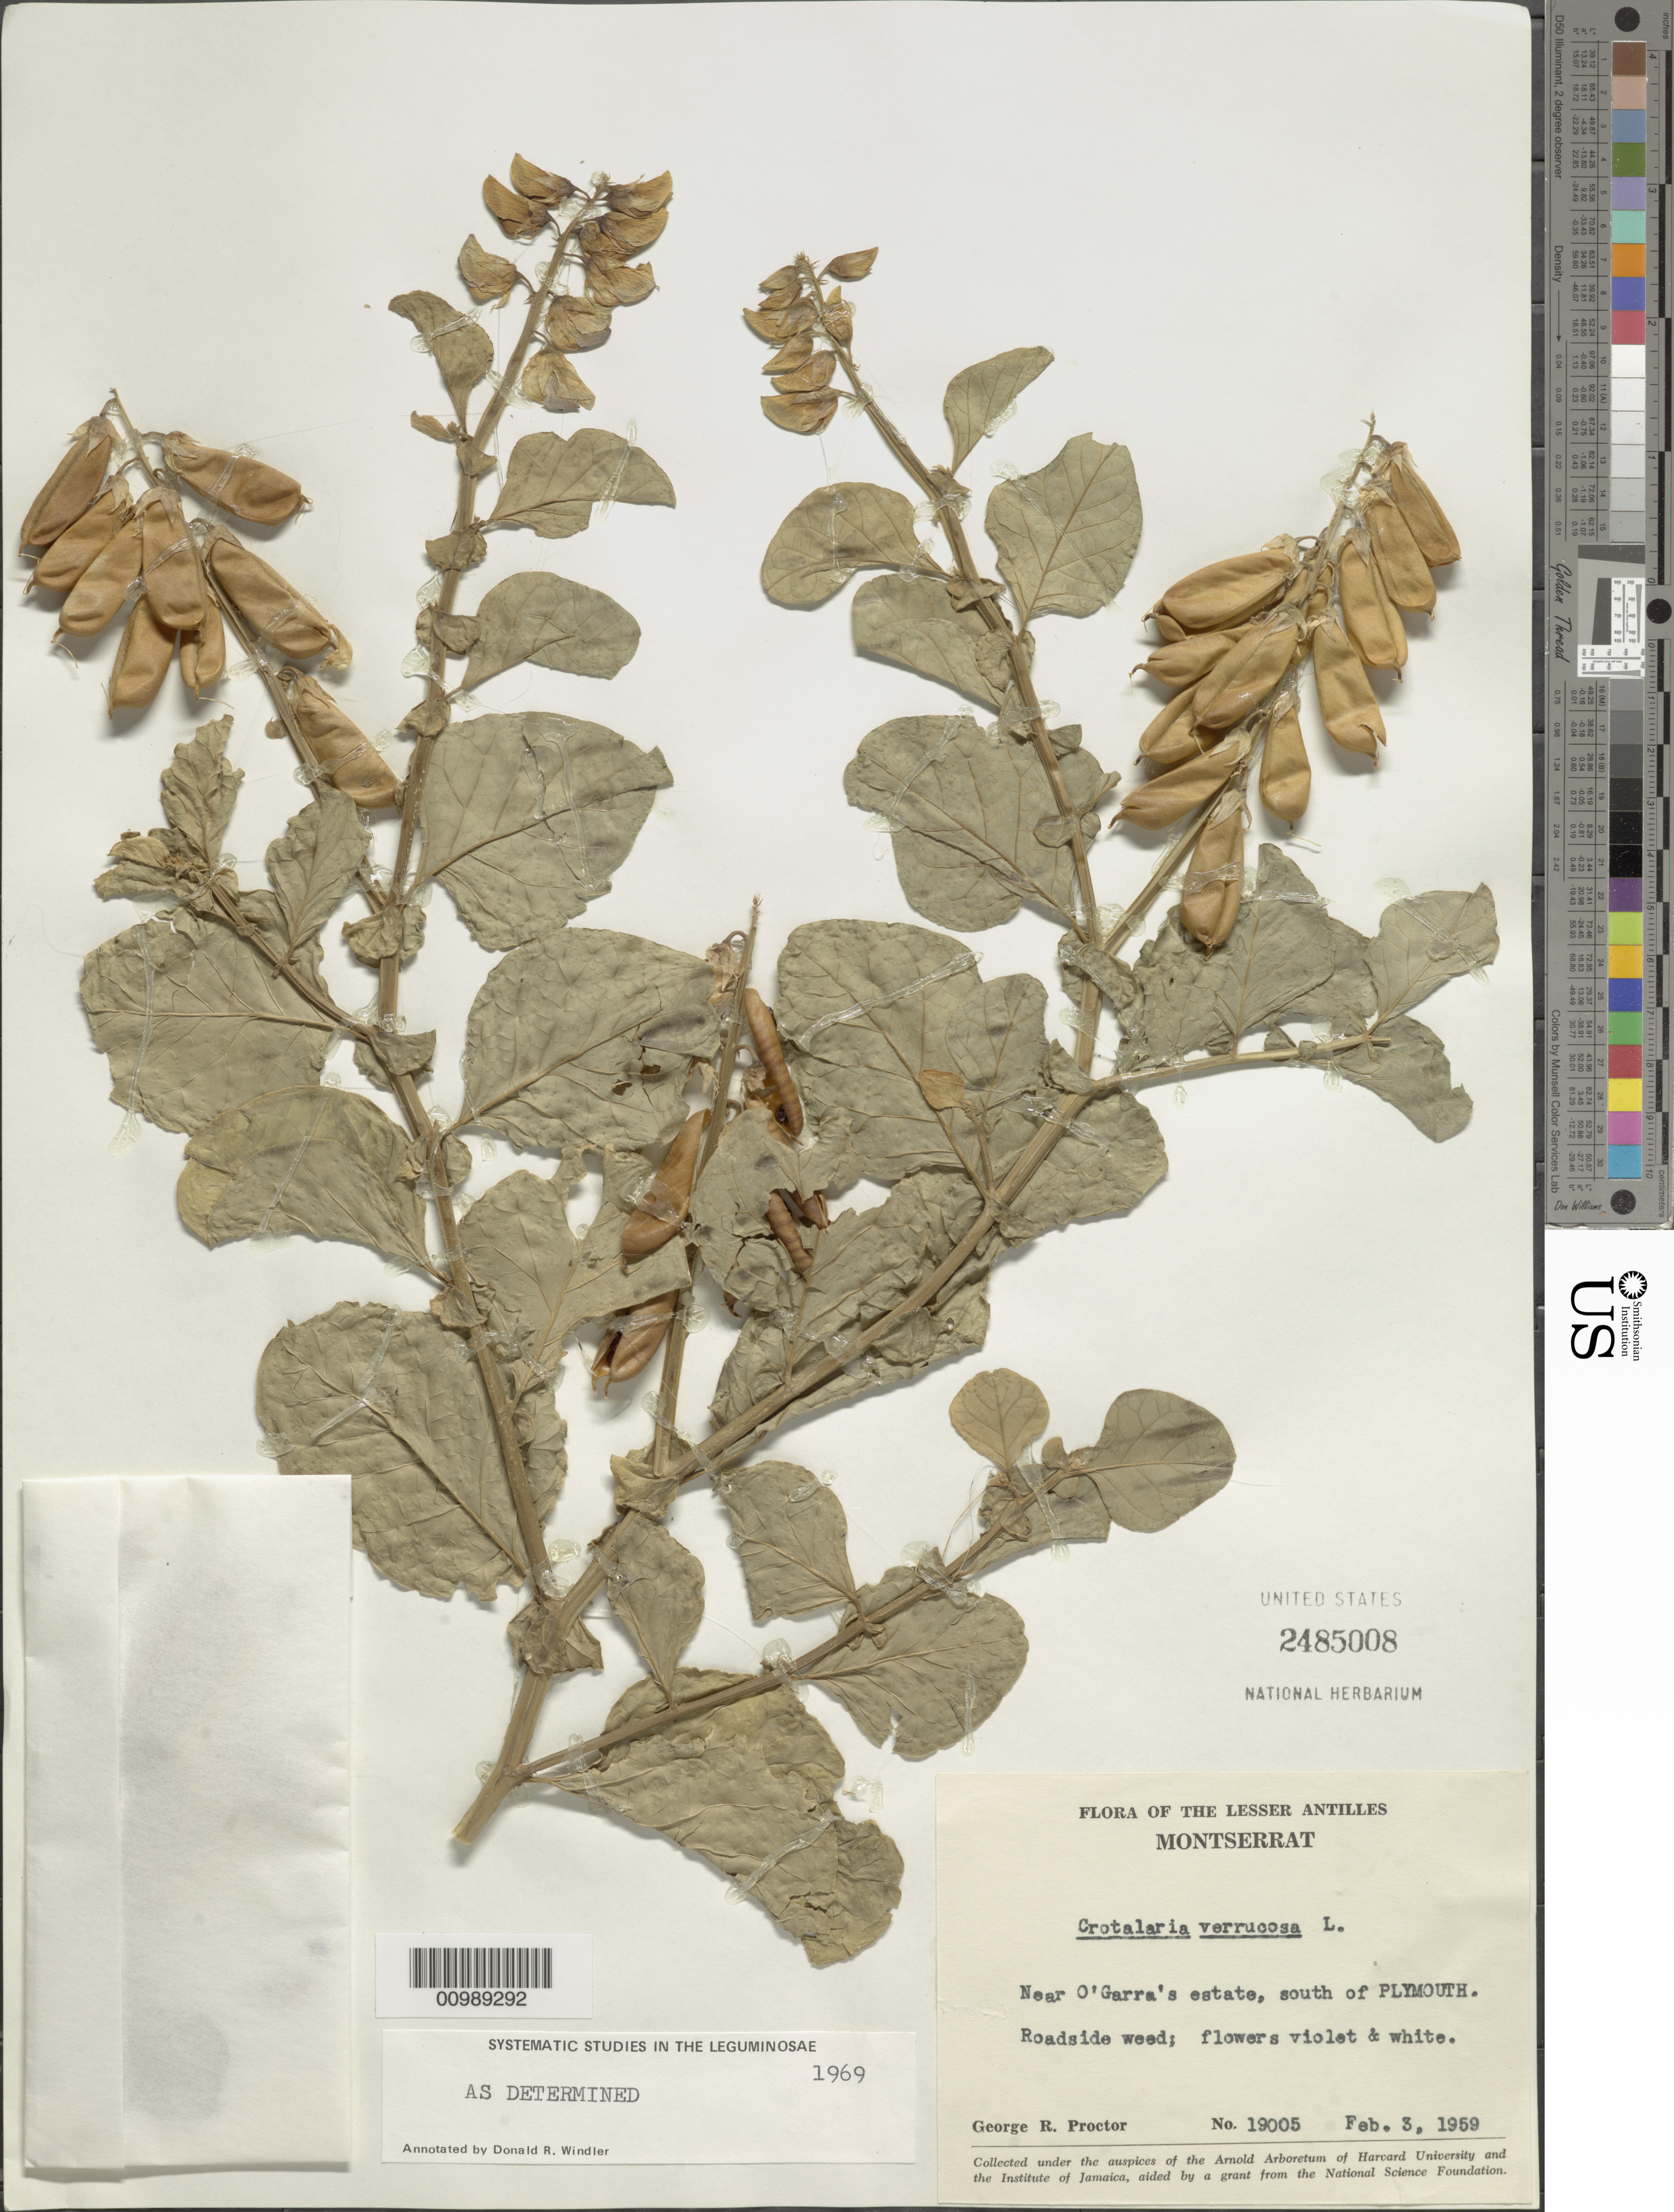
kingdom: Plantae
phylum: Tracheophyta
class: Magnoliopsida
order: Fabales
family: Fabaceae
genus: Crotalaria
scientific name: Crotalaria verrucosa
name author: L.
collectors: G. R. Proctor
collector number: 19005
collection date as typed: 03 Feb 1959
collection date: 1959-02-03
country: Montserrat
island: Montserrat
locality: Near O'Garra's estate, S of Plymouth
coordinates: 0 N, 0 E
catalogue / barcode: US 2485008